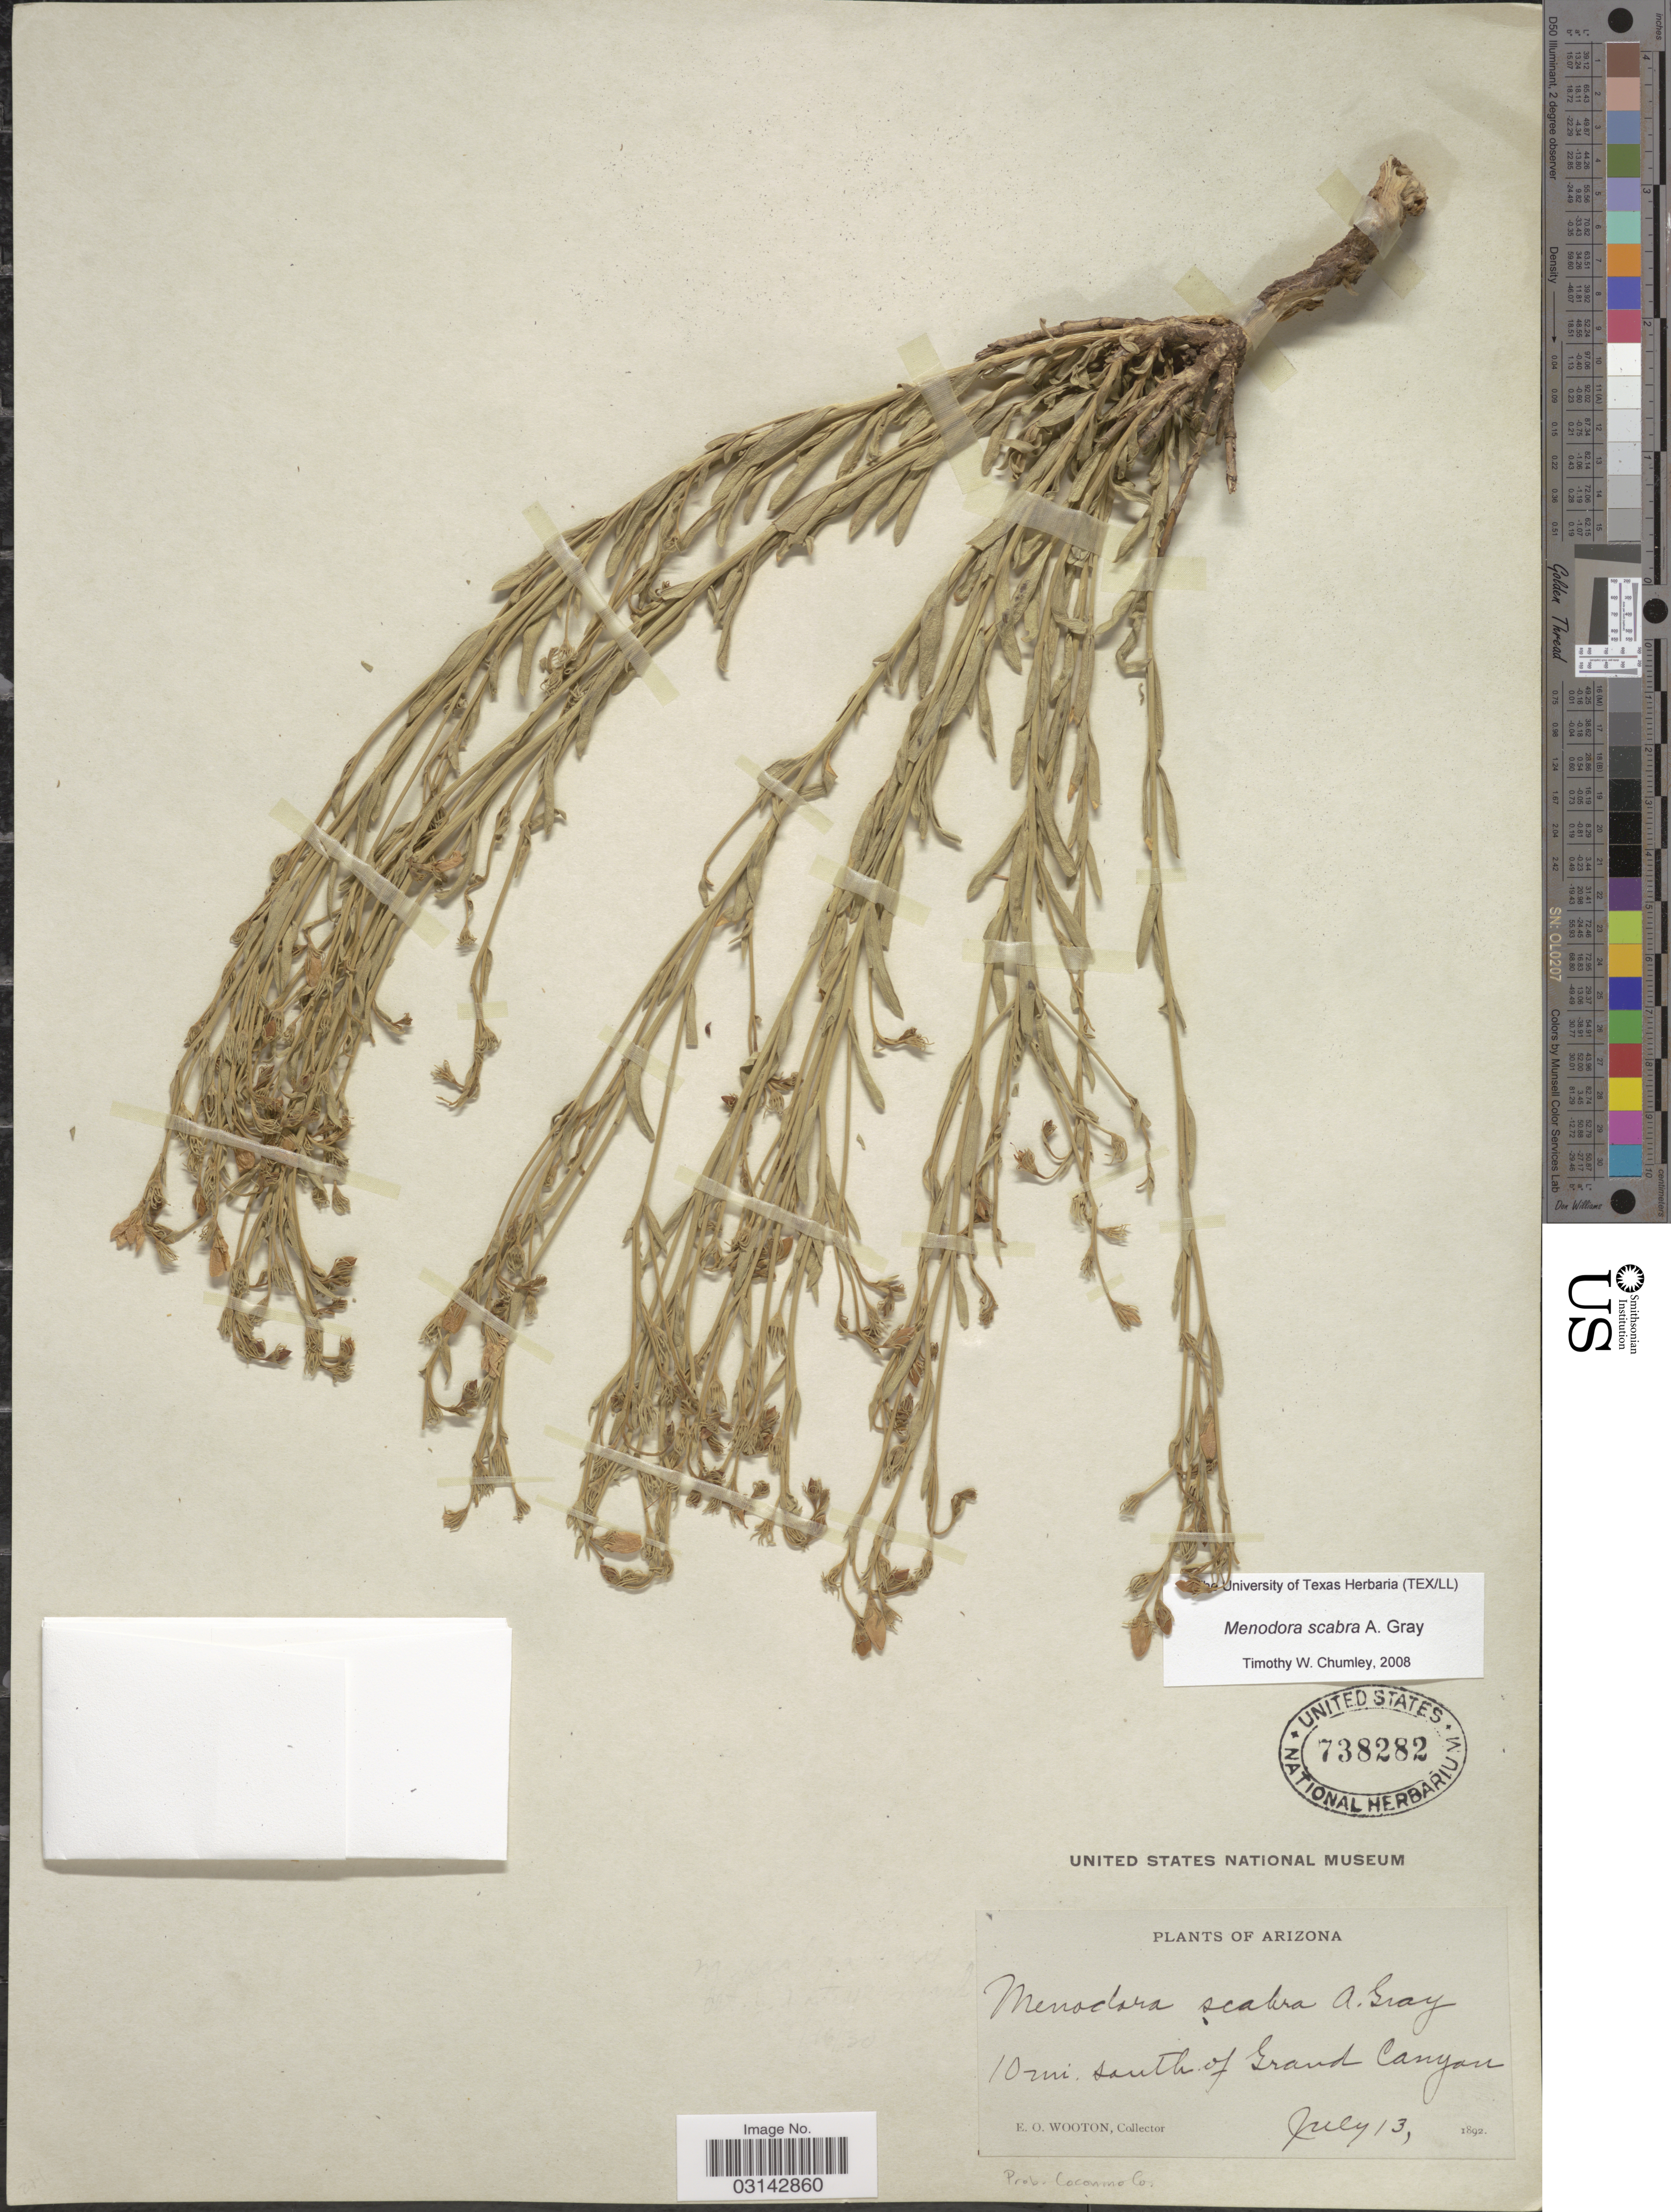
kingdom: Plantae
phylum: Tracheophyta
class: Magnoliopsida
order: Lamiales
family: Oleaceae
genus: Menodora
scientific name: Menodora scabra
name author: A. Gray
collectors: E. O. Wooton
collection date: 1892-07-13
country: United States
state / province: Arizona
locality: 10 mi. south of Grand Canyon. Prob. Coconino Co.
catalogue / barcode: US 738282